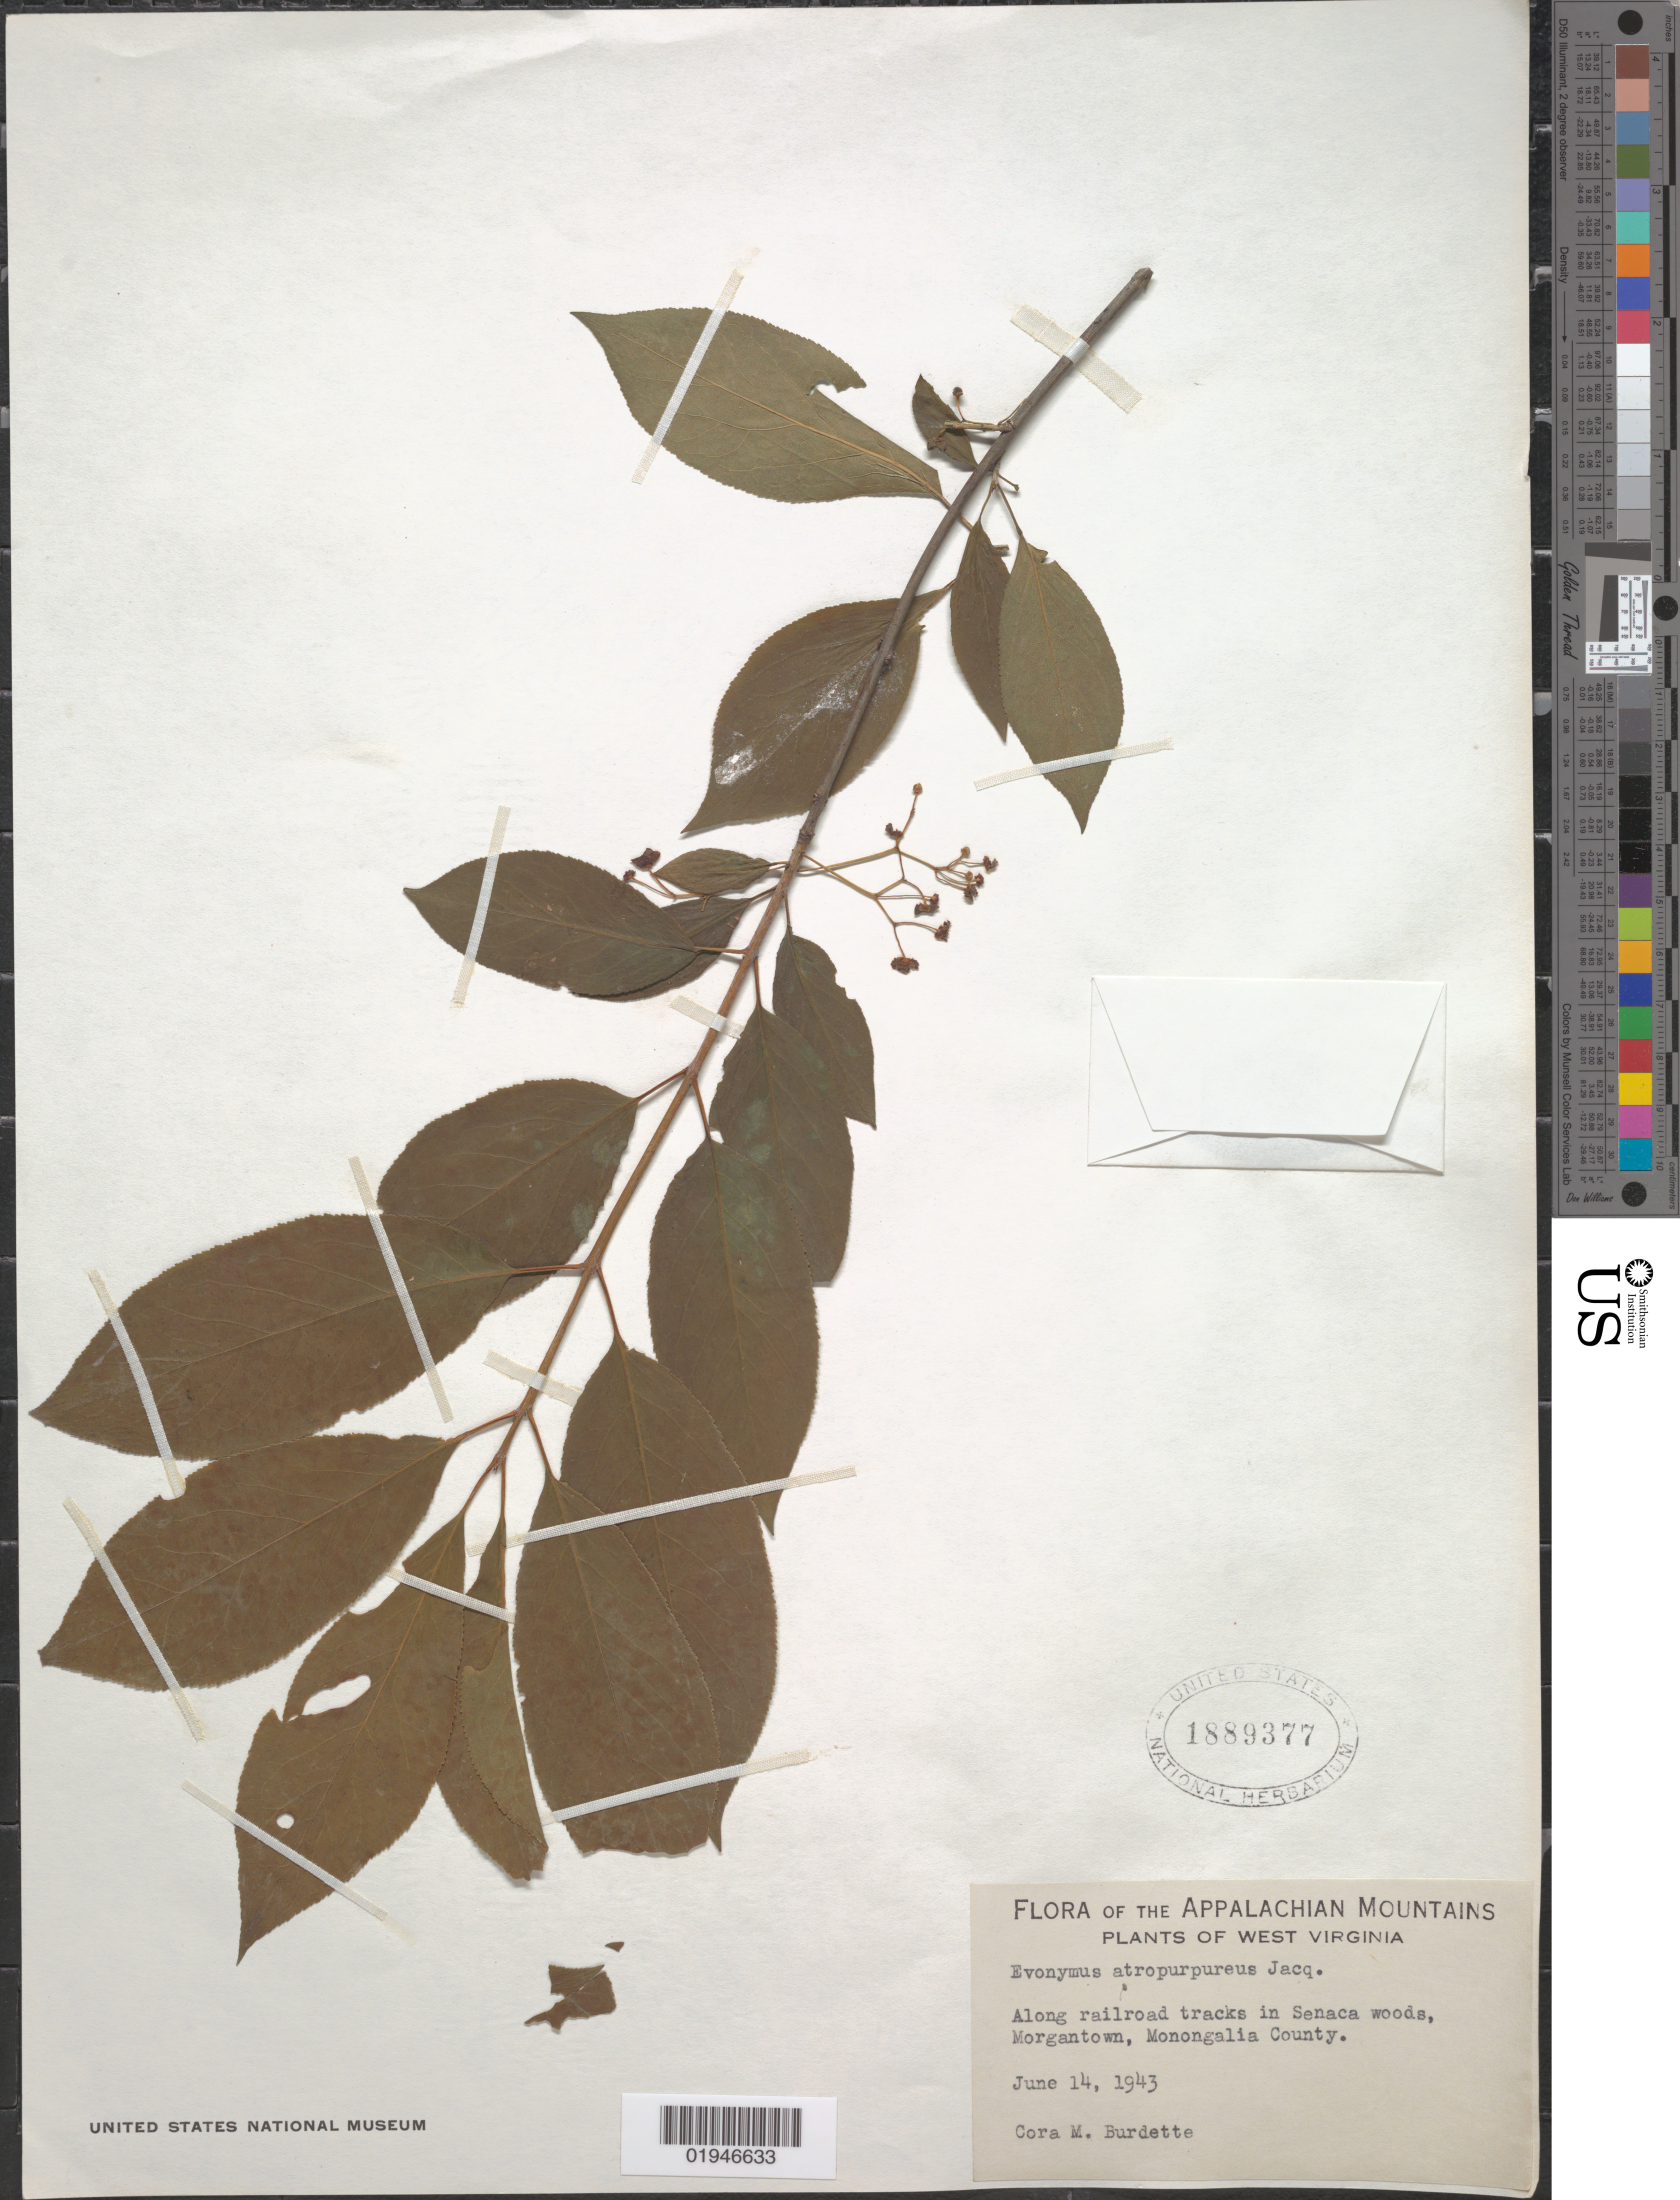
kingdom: Plantae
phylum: Tracheophyta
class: Magnoliopsida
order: Celastrales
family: Celastraceae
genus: Euonymus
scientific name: Euonymus atropurpureus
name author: Jacq.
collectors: C. Burdette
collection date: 1943-06-14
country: United States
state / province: West Virginia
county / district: Monongalia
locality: Morgantown, Senaca Woods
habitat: Along railroad tracks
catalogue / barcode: US 1889377